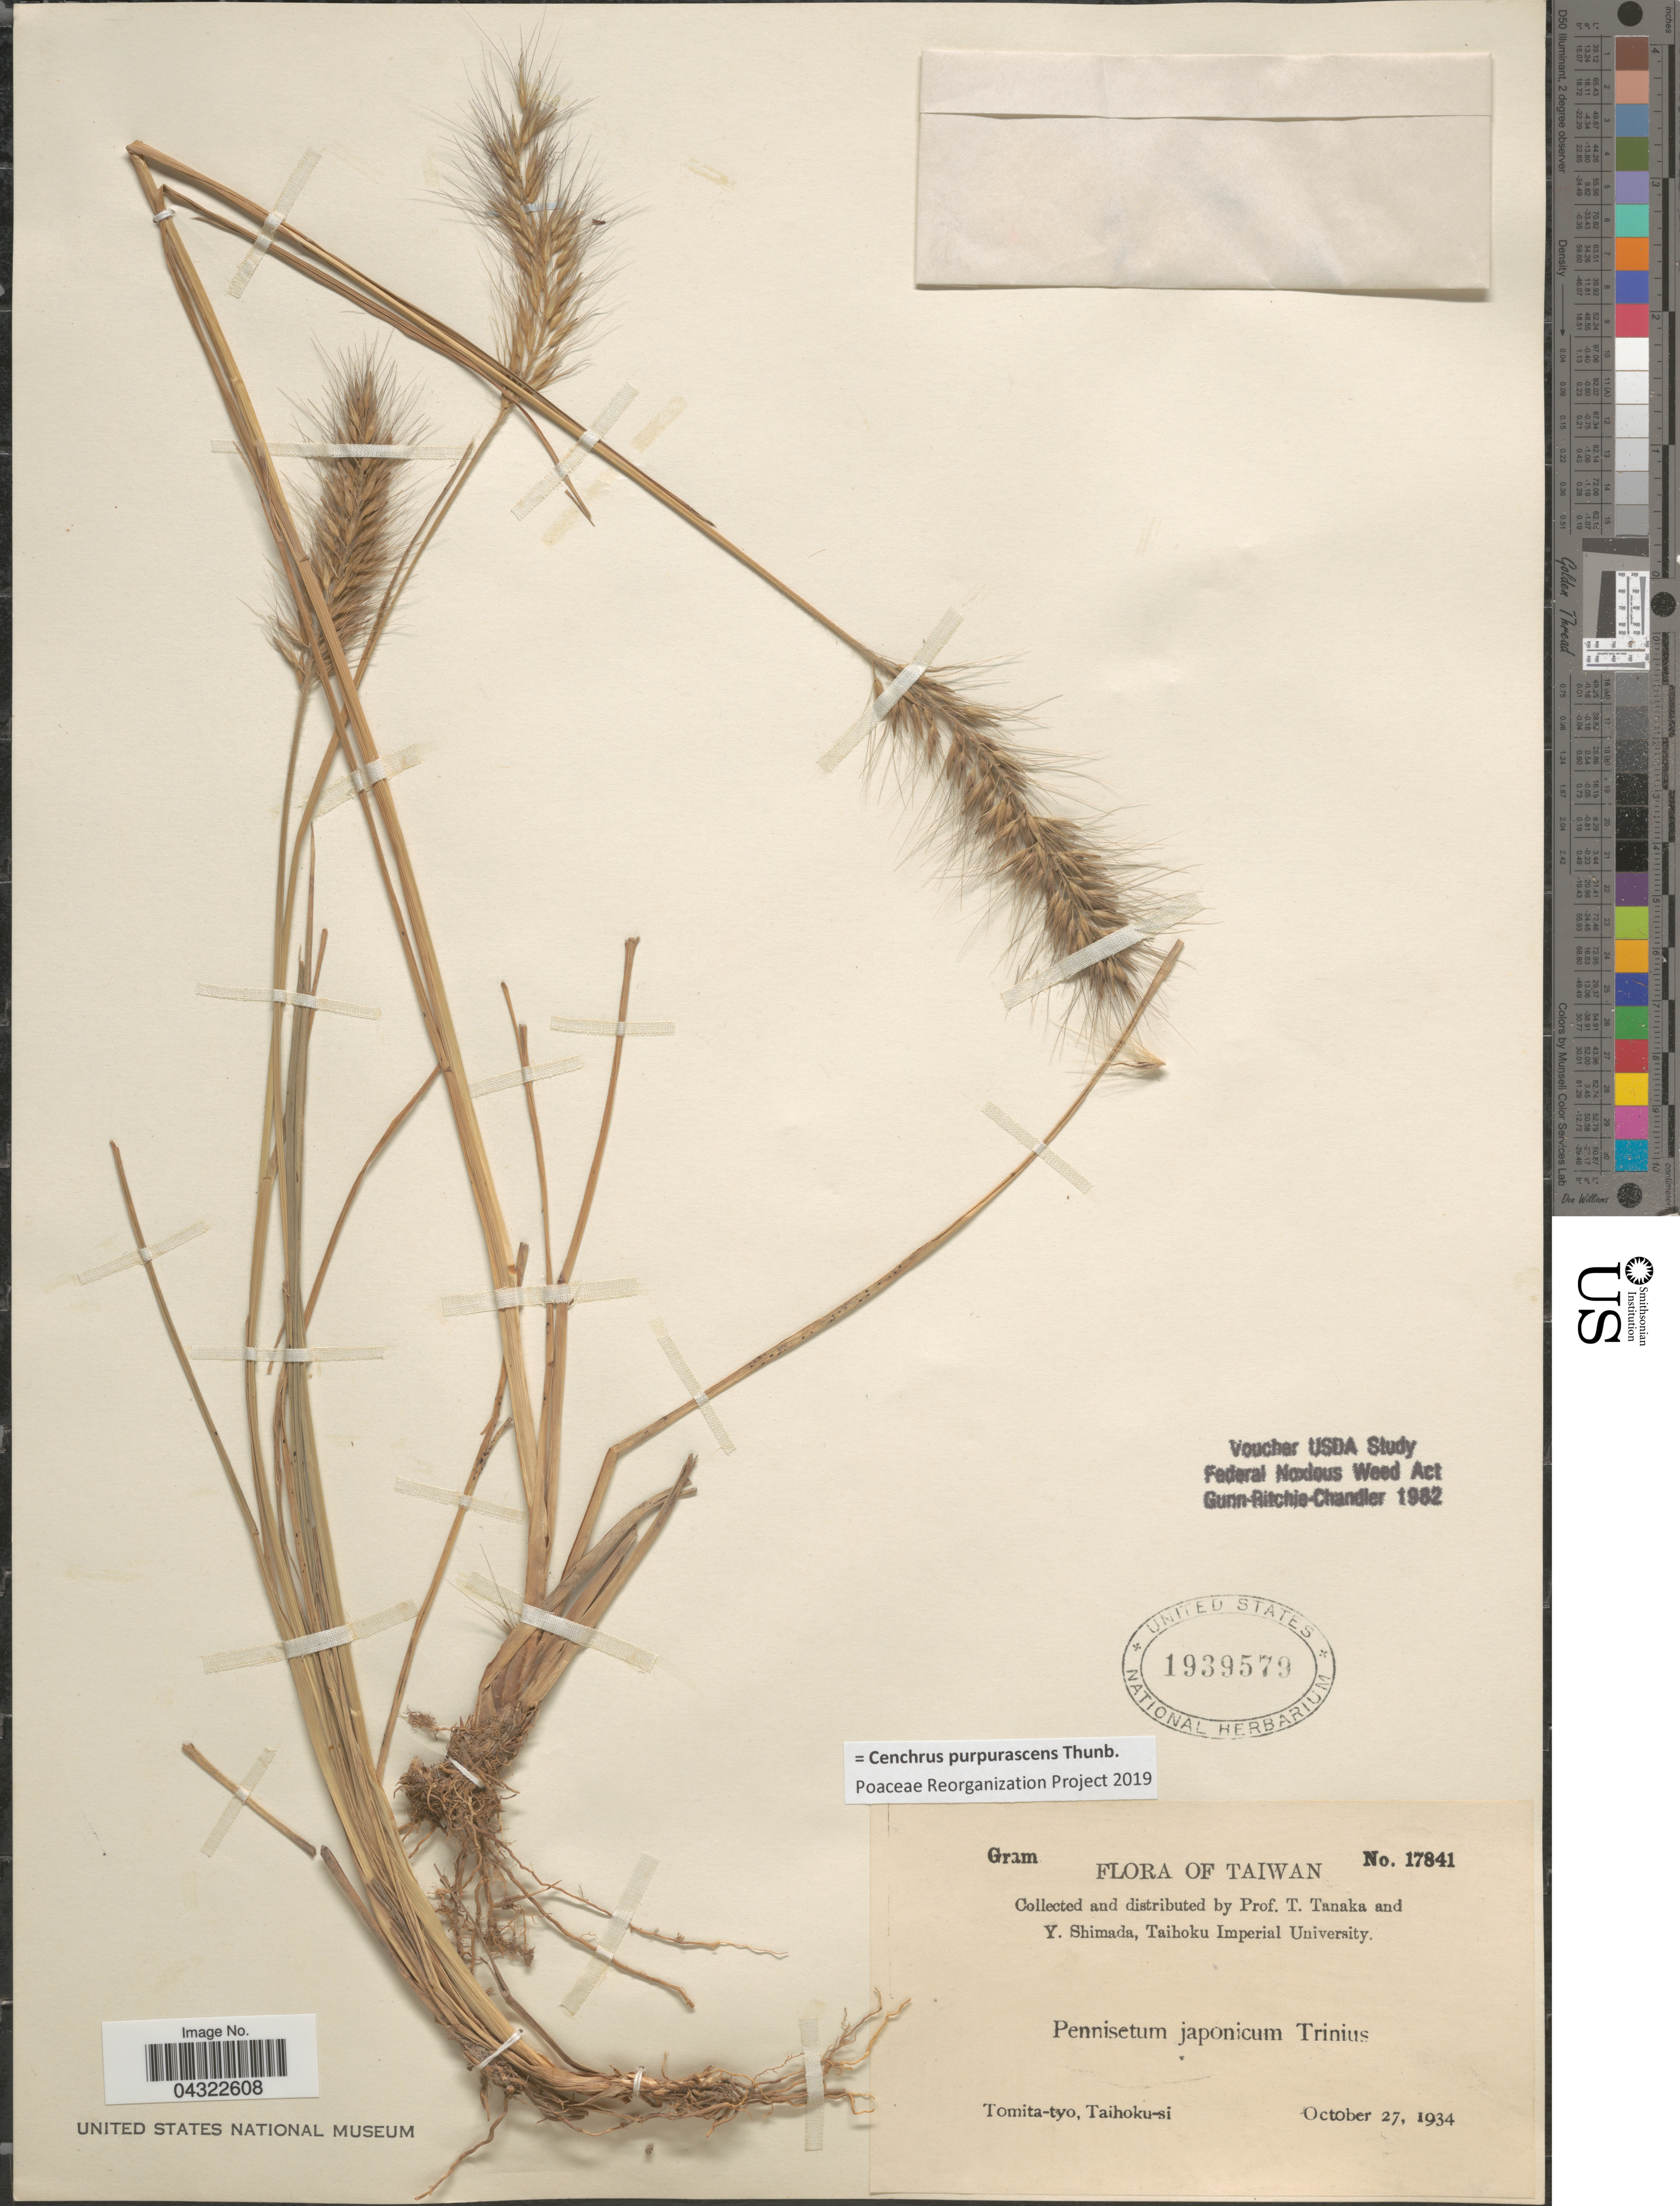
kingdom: Plantae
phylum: Tracheophyta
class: Liliopsida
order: Poales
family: Poaceae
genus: Cenchrus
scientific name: Cenchrus purpurascens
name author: Thunb.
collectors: T. Tanaka & Y. Shimada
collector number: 17841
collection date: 1934-10-27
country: Taiwan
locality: Tomita-tyo, Taihoku-si.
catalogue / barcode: US 1939579